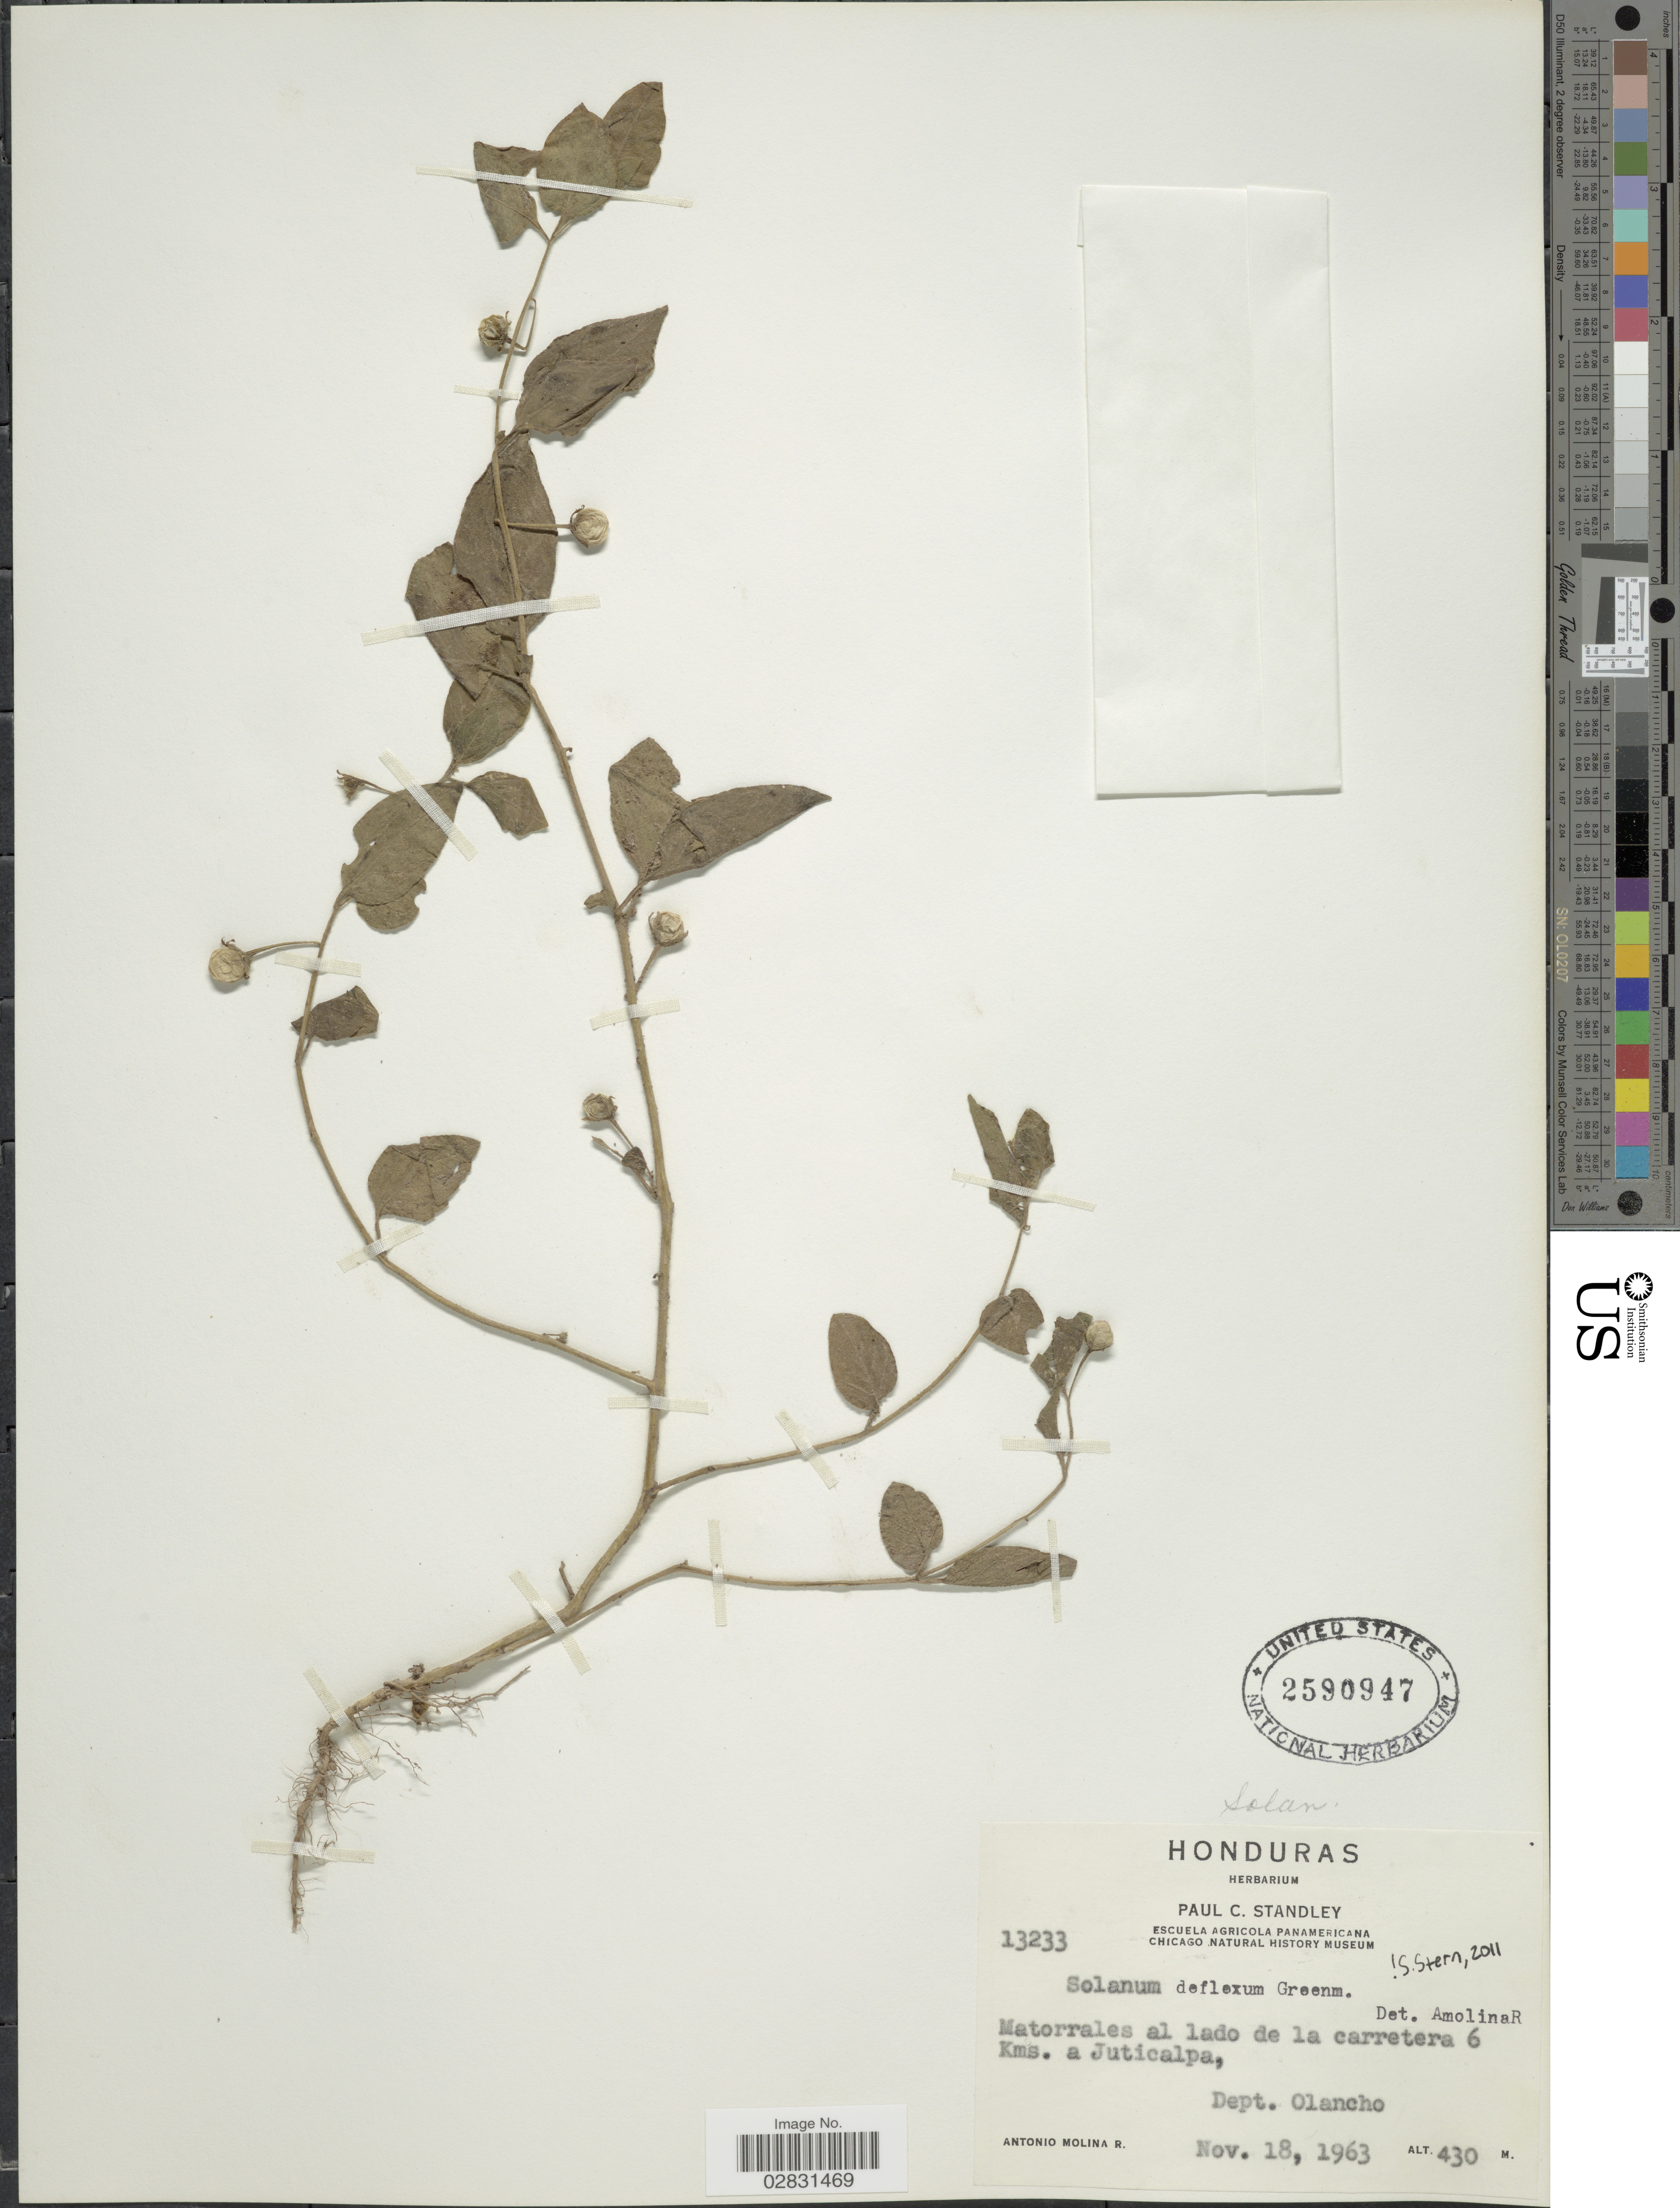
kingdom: Plantae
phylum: Tracheophyta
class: Magnoliopsida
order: Solanales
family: Solanaceae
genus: Solanum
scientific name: Solanum deflexum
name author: Greenm.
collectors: A. Molina R.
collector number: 13233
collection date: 1963-11-18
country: Honduras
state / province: Olancho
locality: Matorrales al lado de la carretera 6 Kms. a Juticalpa, Dept. Olancho.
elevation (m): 430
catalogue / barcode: US 2590947